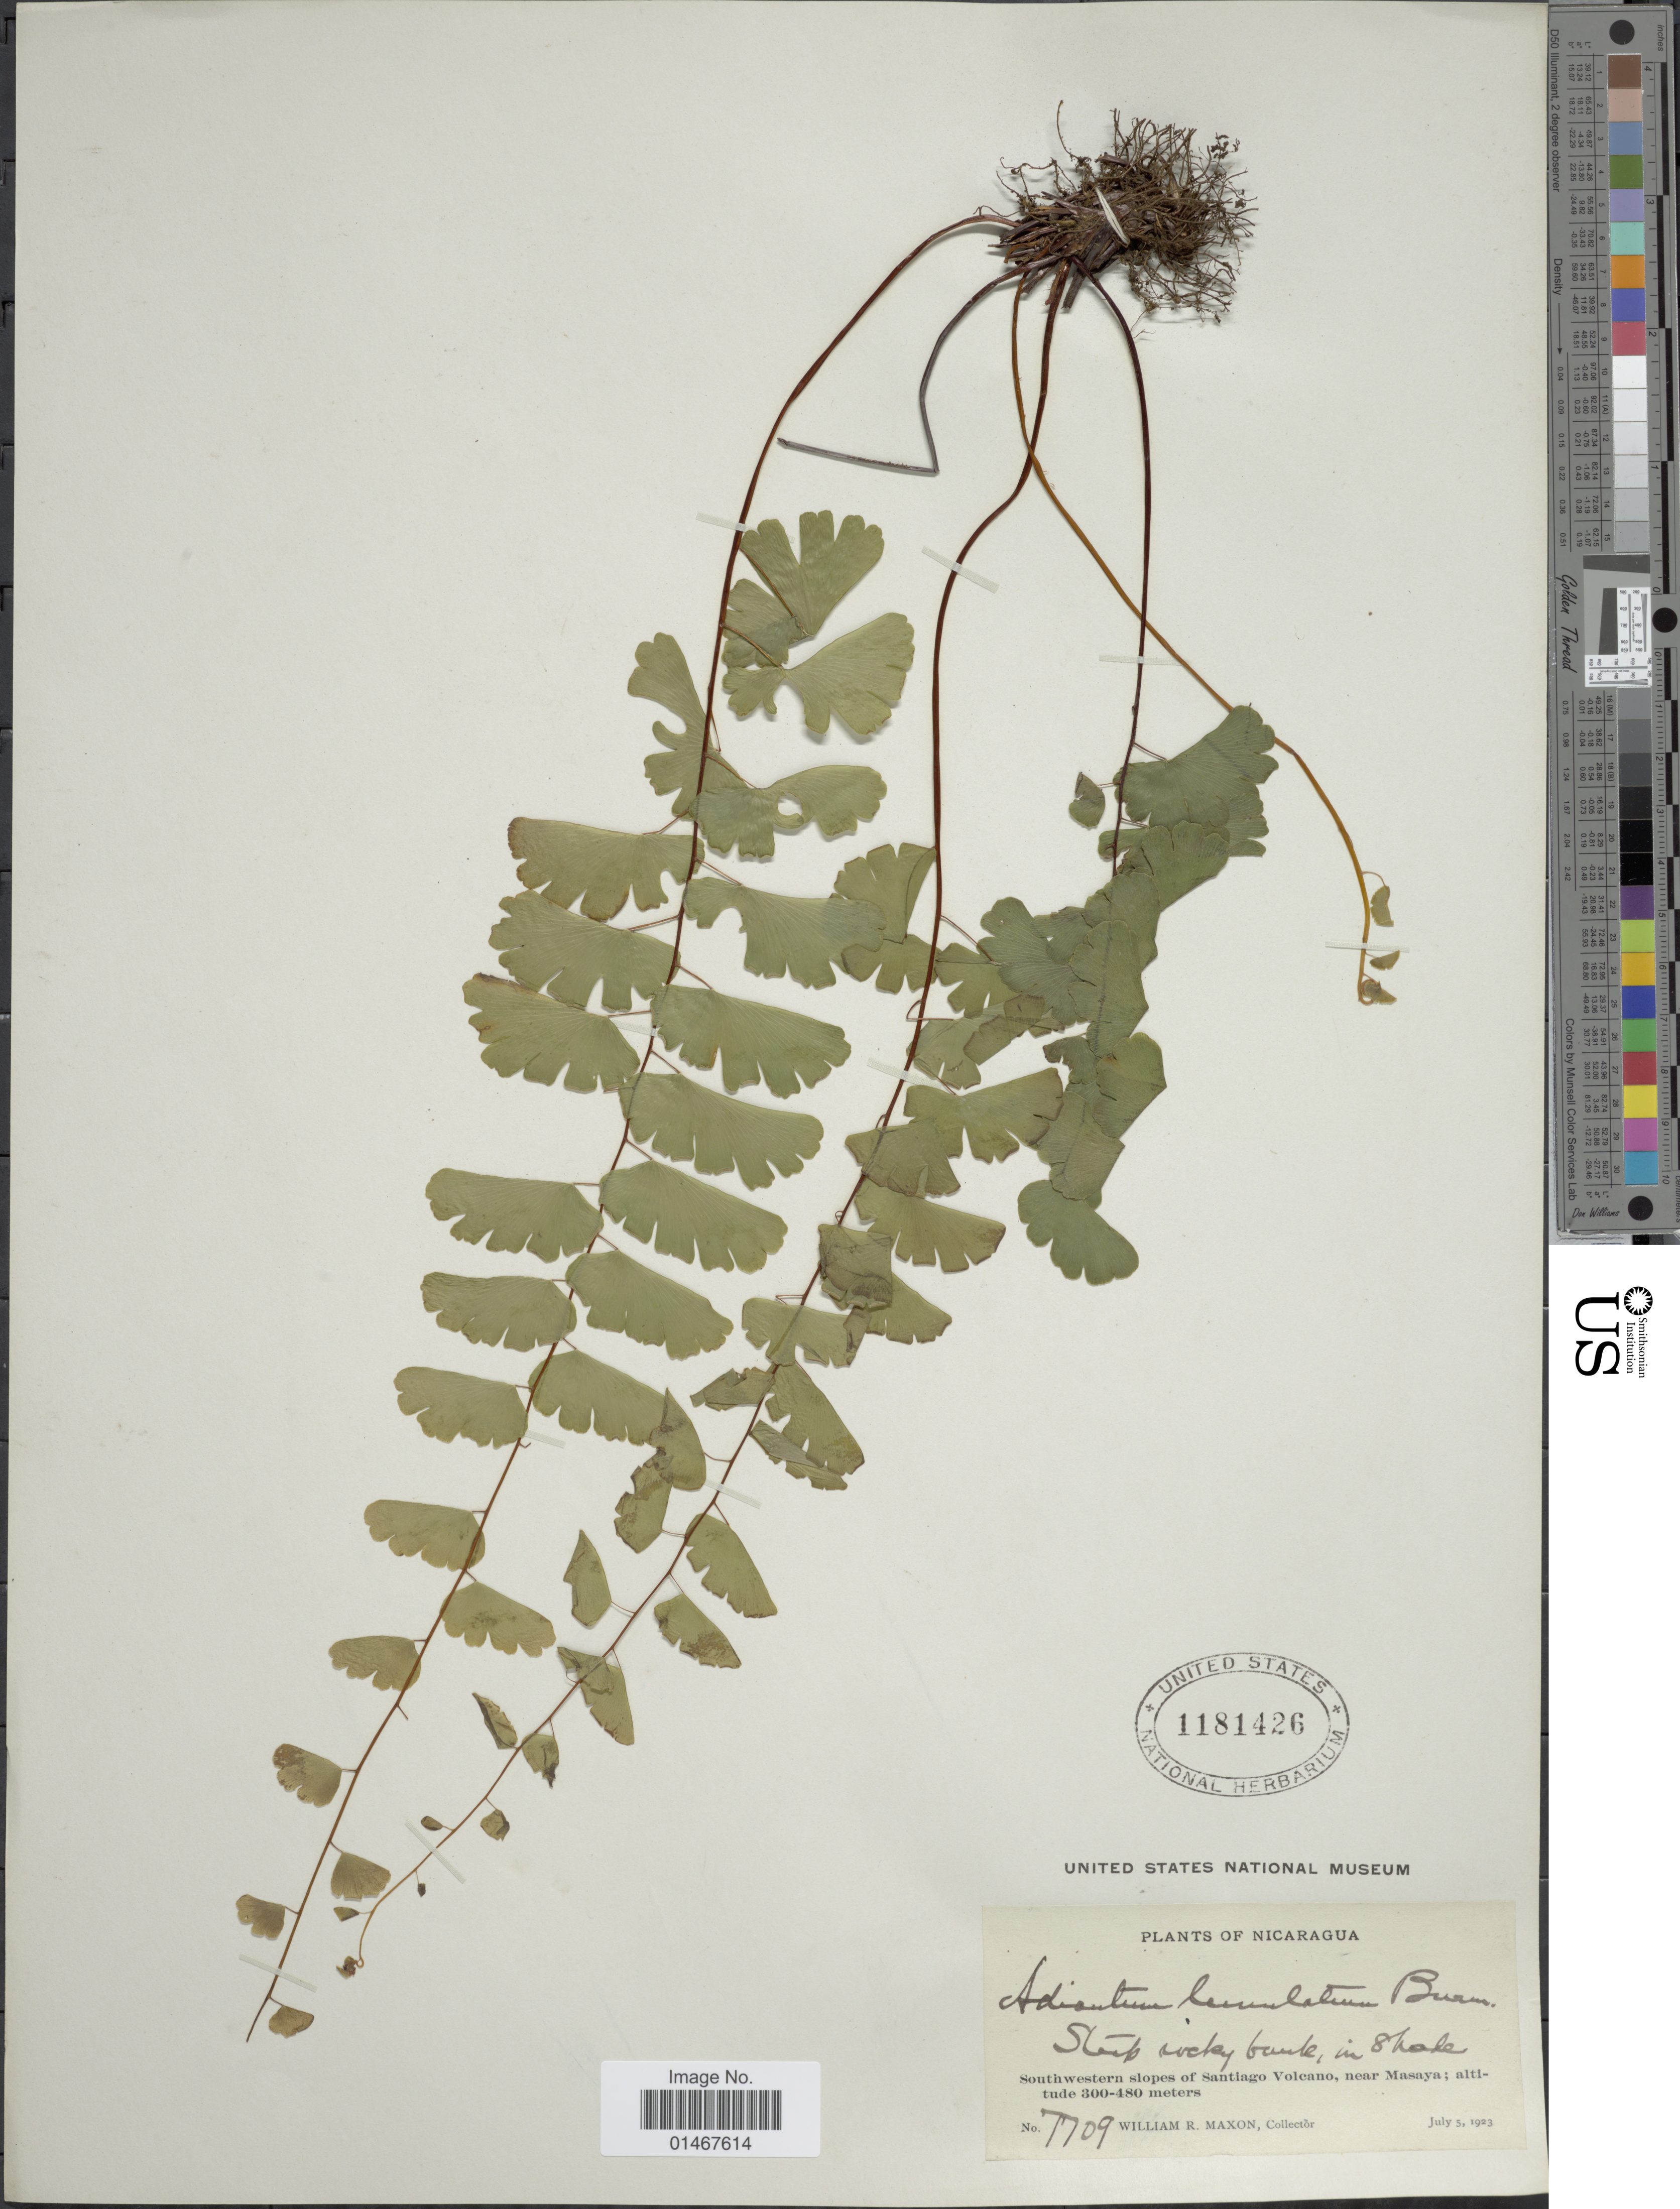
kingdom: Plantae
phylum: Tracheophyta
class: Polypodiopsida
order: Polypodiales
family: Pteridaceae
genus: Adiantum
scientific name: Adiantum philippense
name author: L.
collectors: W. R. Maxon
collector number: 7709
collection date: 1923-07-05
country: Nicaragua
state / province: Masaya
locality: Southwestern slopes of Santiago Volcano, near Masaya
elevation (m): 300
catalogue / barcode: US 1181426